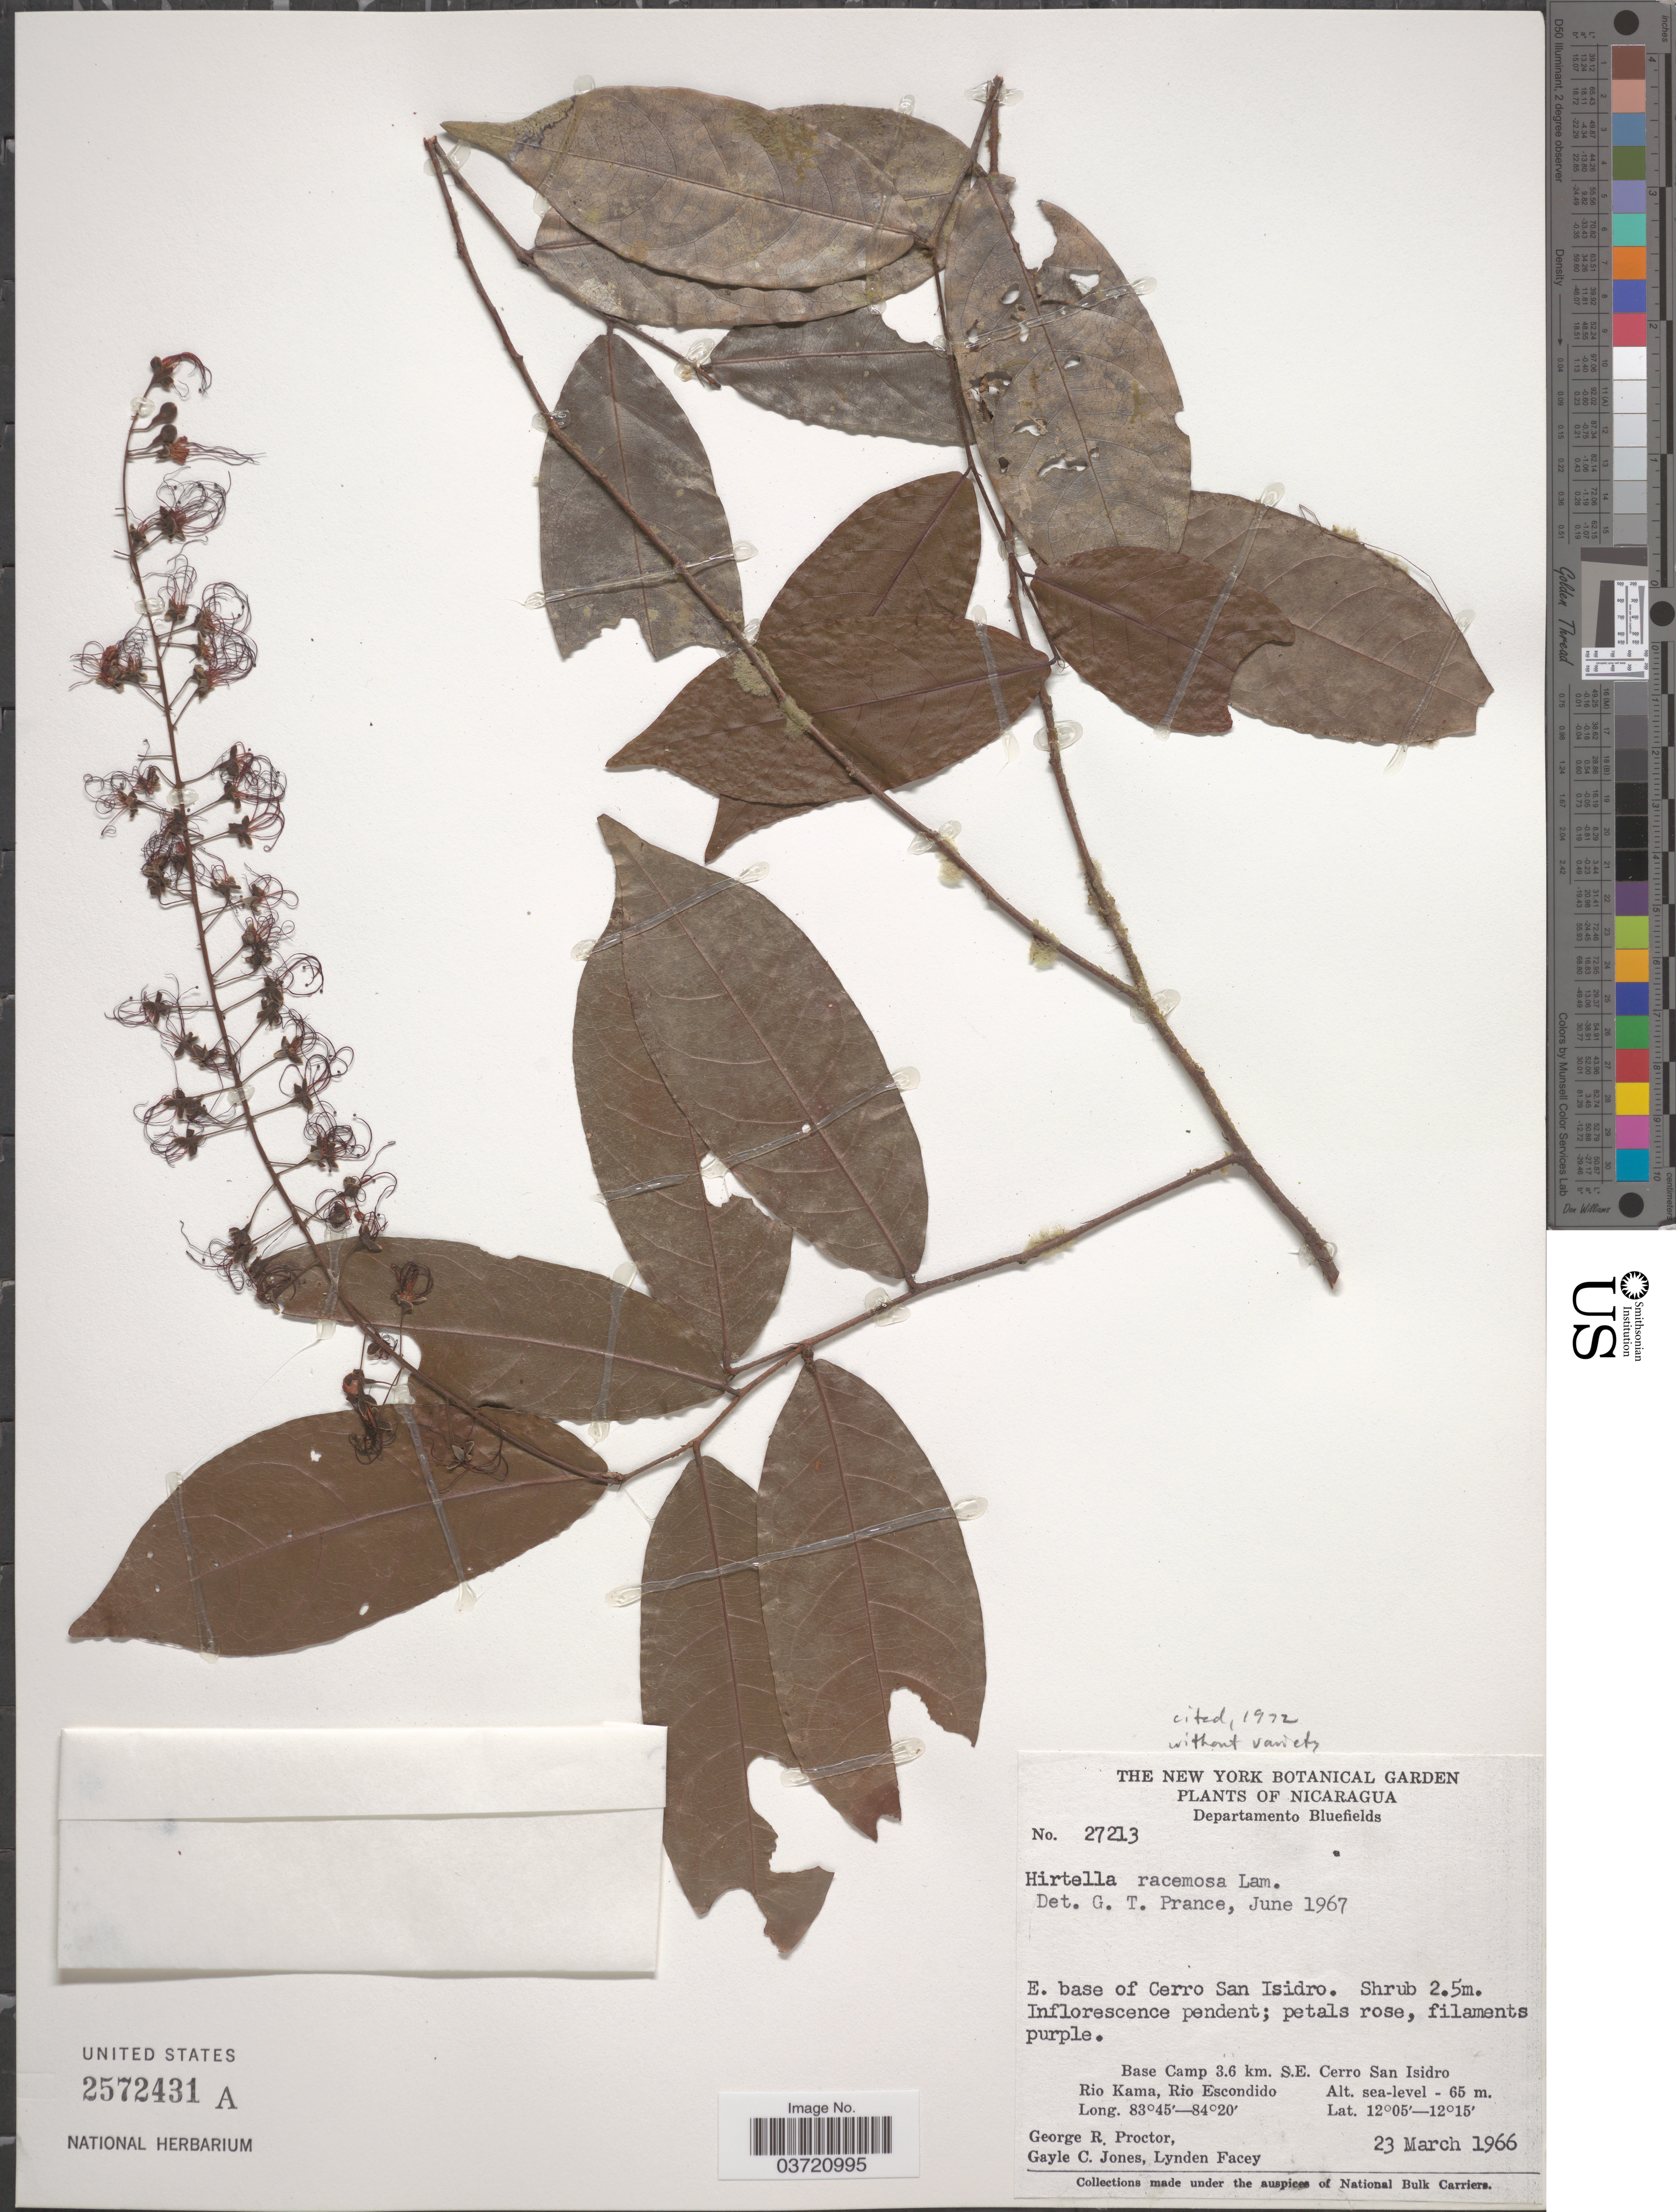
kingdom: Plantae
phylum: Tracheophyta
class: Magnoliopsida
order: Malpighiales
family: Chrysobalanaceae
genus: Hirtella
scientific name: Hirtella racemosa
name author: Lam.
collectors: G. R. Proctor, G. C. Jones & L. Facey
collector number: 27213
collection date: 1966-03-23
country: Nicaragua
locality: Departamento Bluefields. E. base of Cerro San Isidro. Base Camp 3.6 km. S.E. Cerro San Isidro Rio Kama, Rio Escondido.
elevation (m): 65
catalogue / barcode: US 2572431A